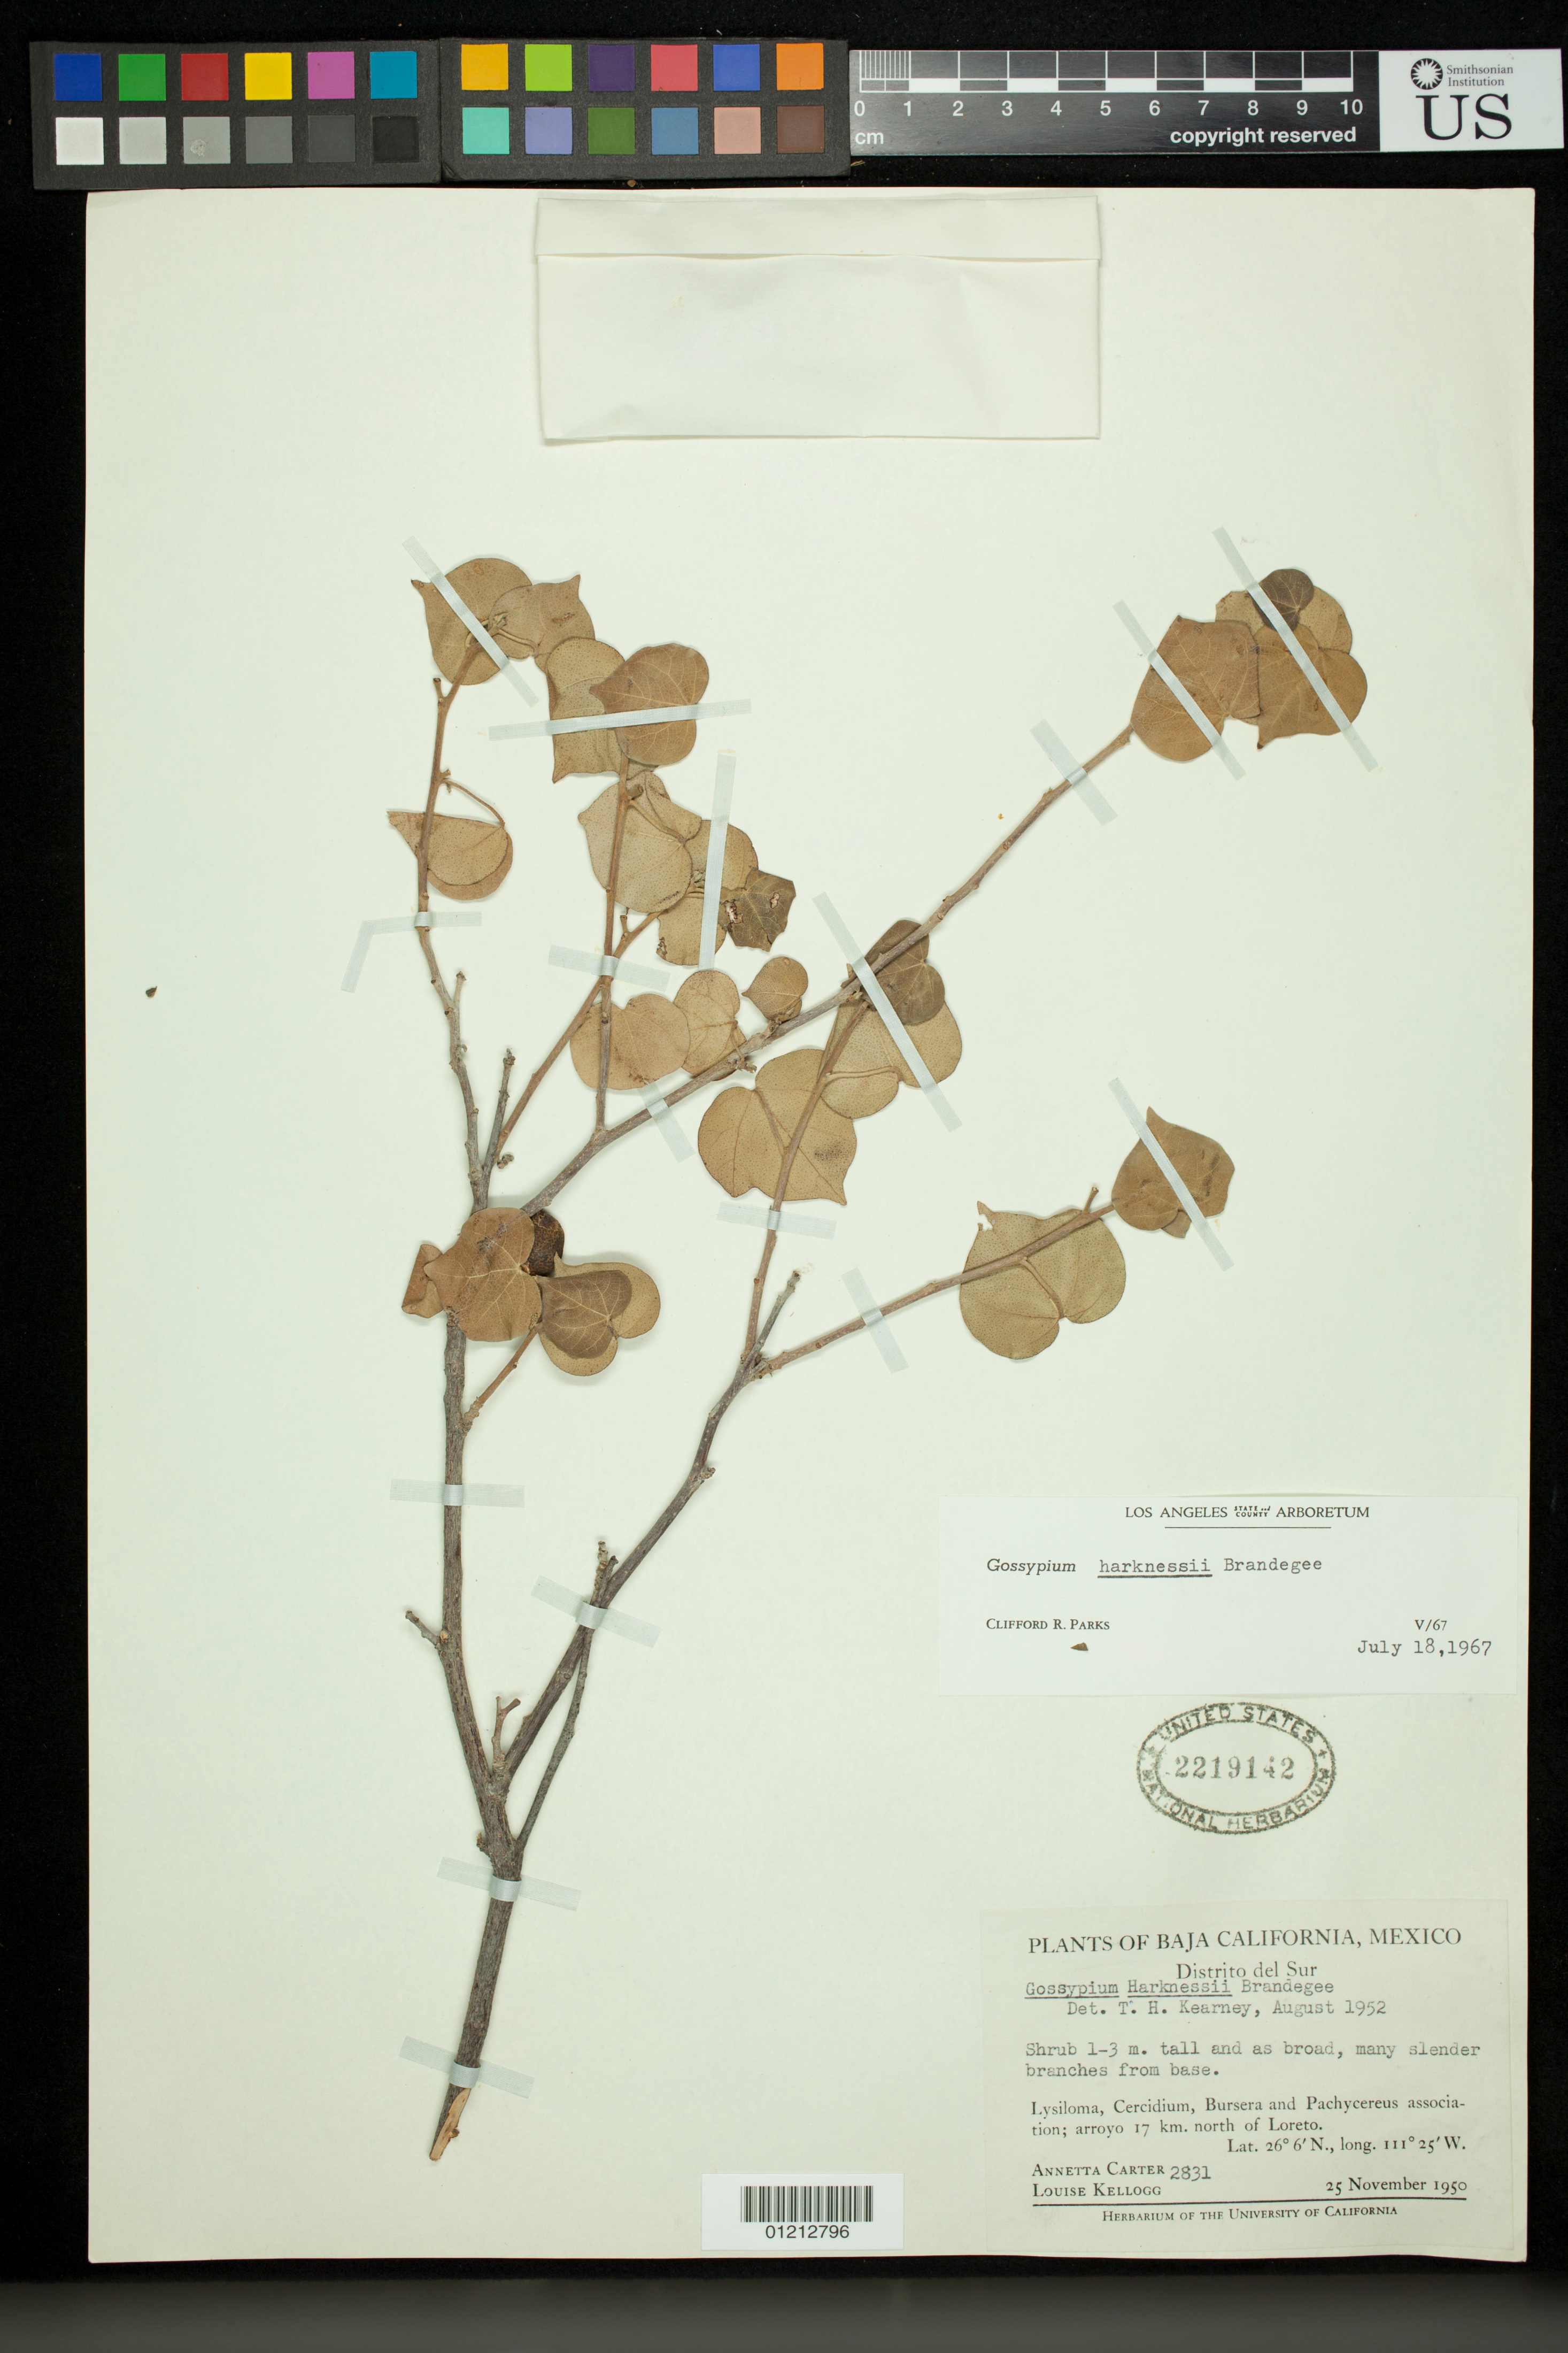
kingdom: Plantae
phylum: Tracheophyta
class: Magnoliopsida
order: Malvales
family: Malvaceae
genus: Gossypium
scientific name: Gossypium harknessii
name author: Brandegee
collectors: A. M. Carter & L. Kellogg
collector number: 2831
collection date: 1950-11-25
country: Mexico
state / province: Baja California Sur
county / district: Loreto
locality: Distrito del Sur. Arroyo 17 km. north of Loreto.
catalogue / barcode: US 2219142